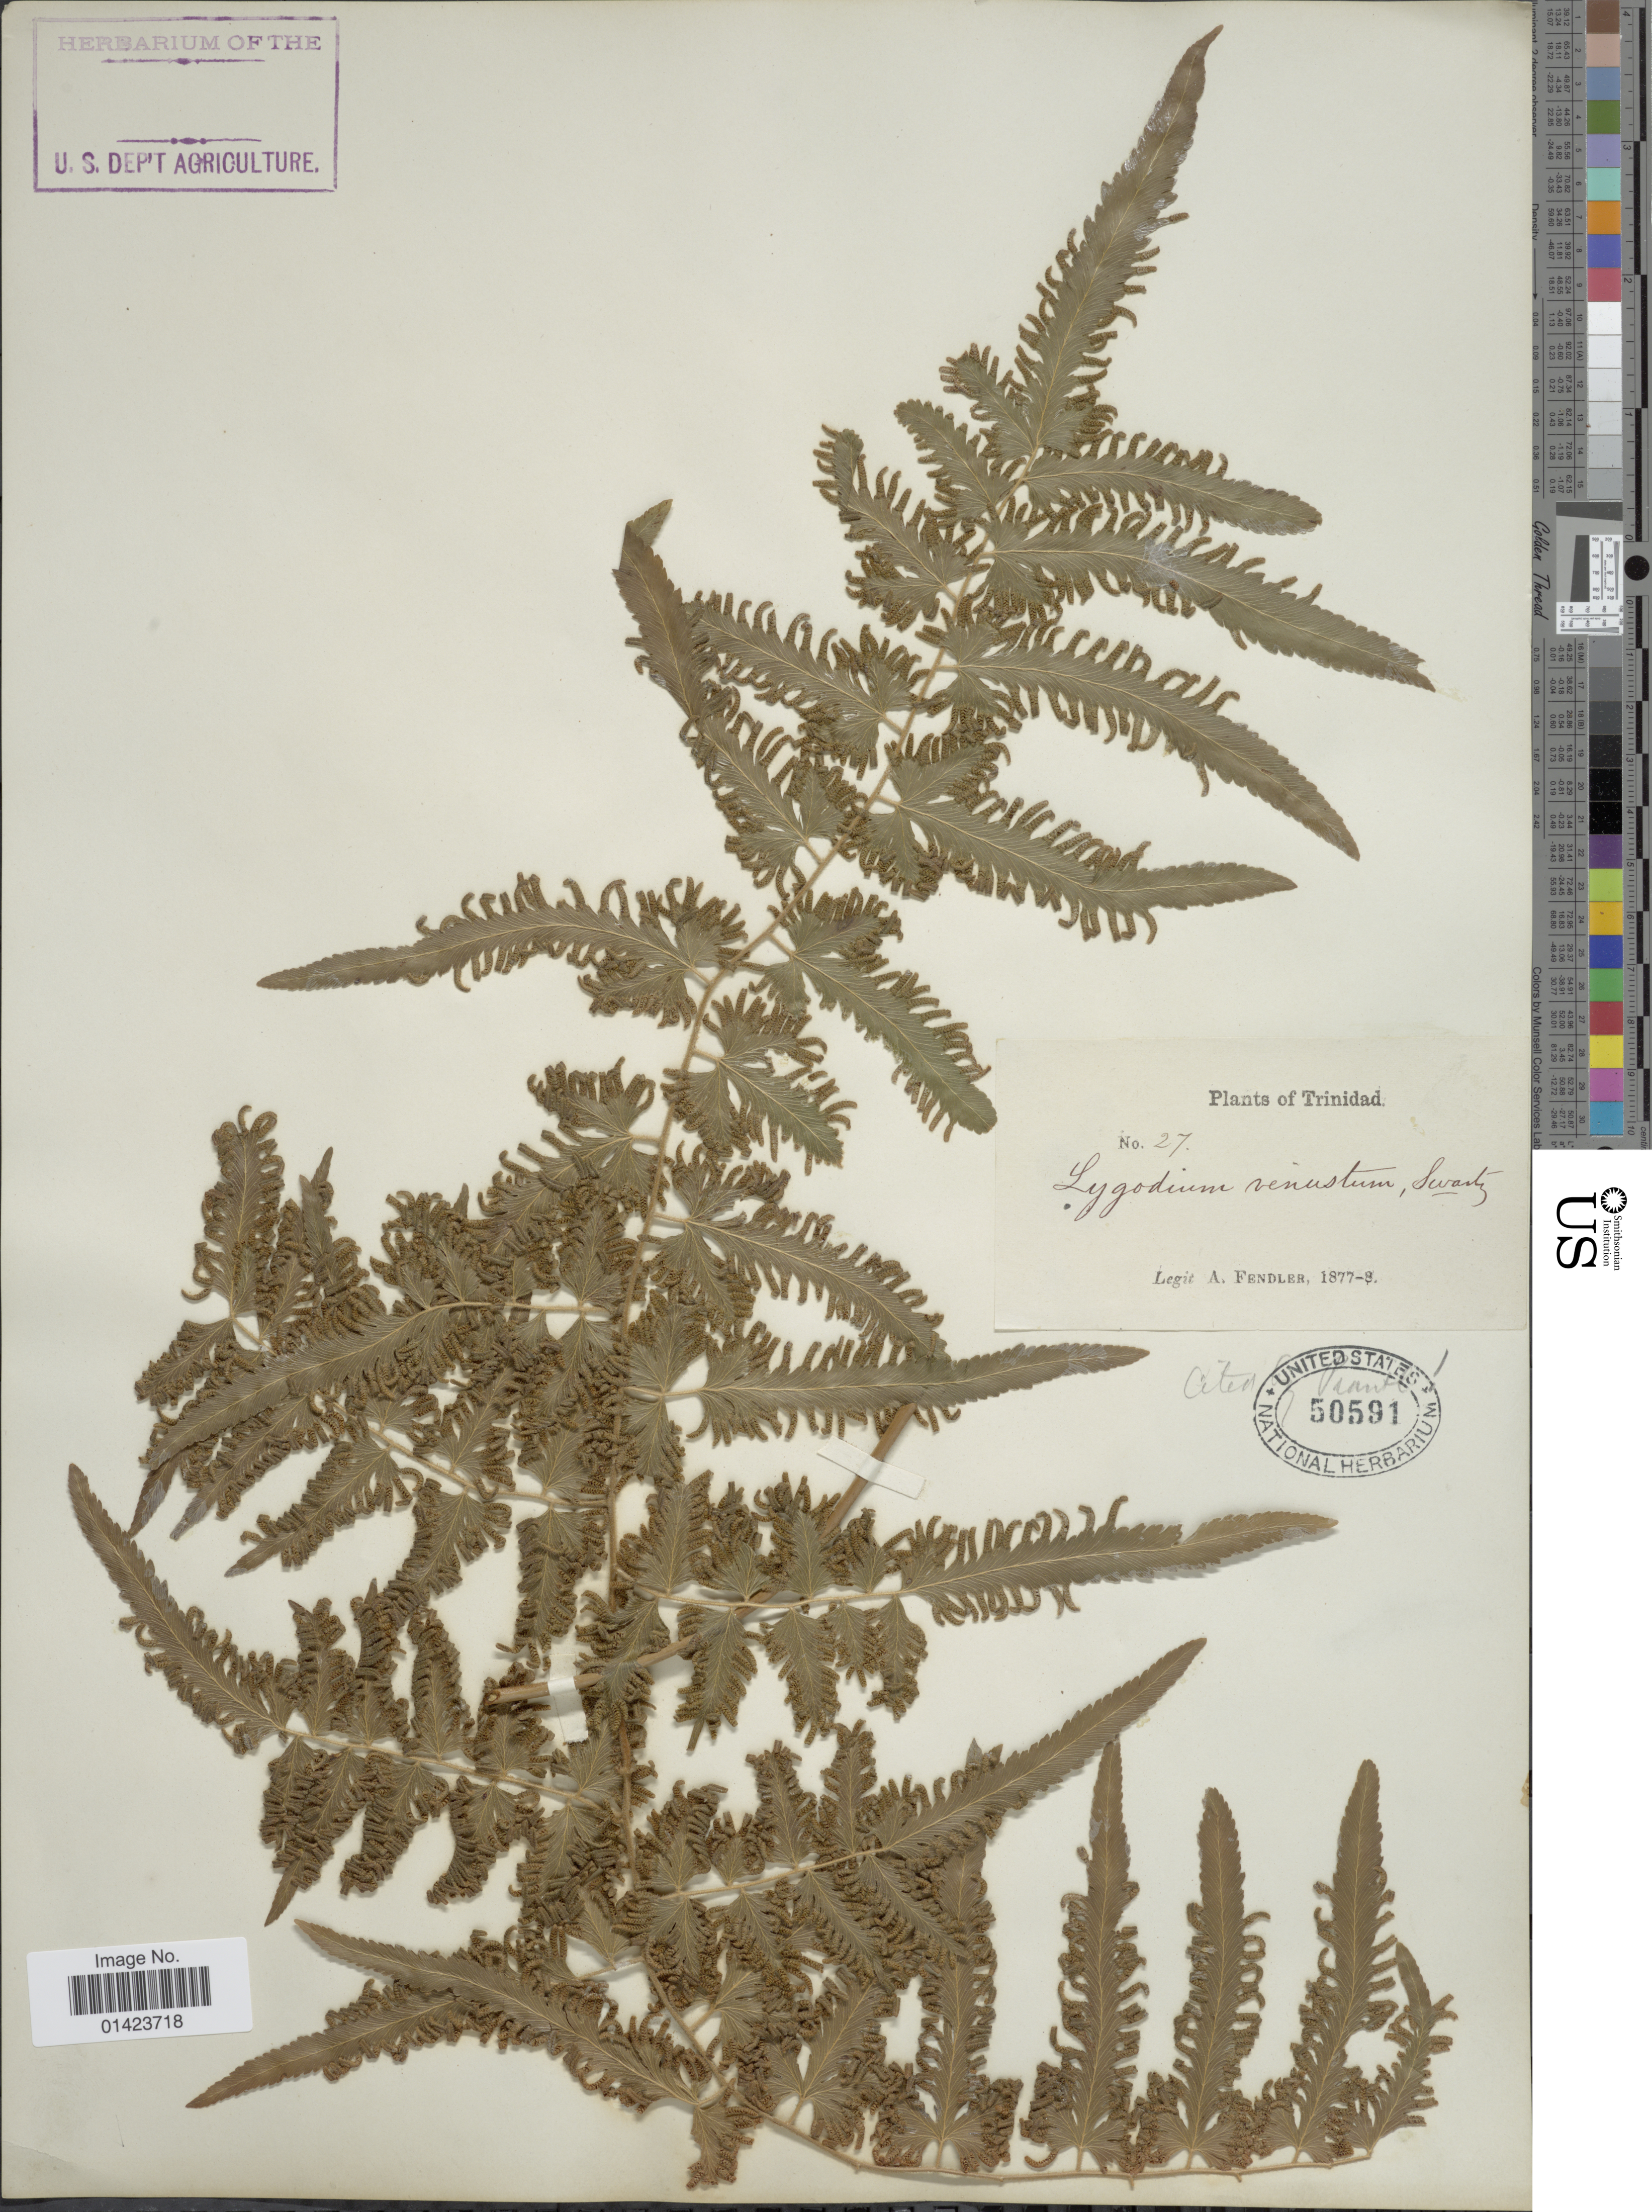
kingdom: Plantae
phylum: Tracheophyta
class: Polypodiopsida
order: Schizaeales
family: Lygodiaceae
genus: Lygodium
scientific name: Lygodium venustum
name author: Sw.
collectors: A. Fendler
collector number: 27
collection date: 1877/1888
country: Trinidad and Tobago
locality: Plants of Trinidad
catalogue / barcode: US 50591